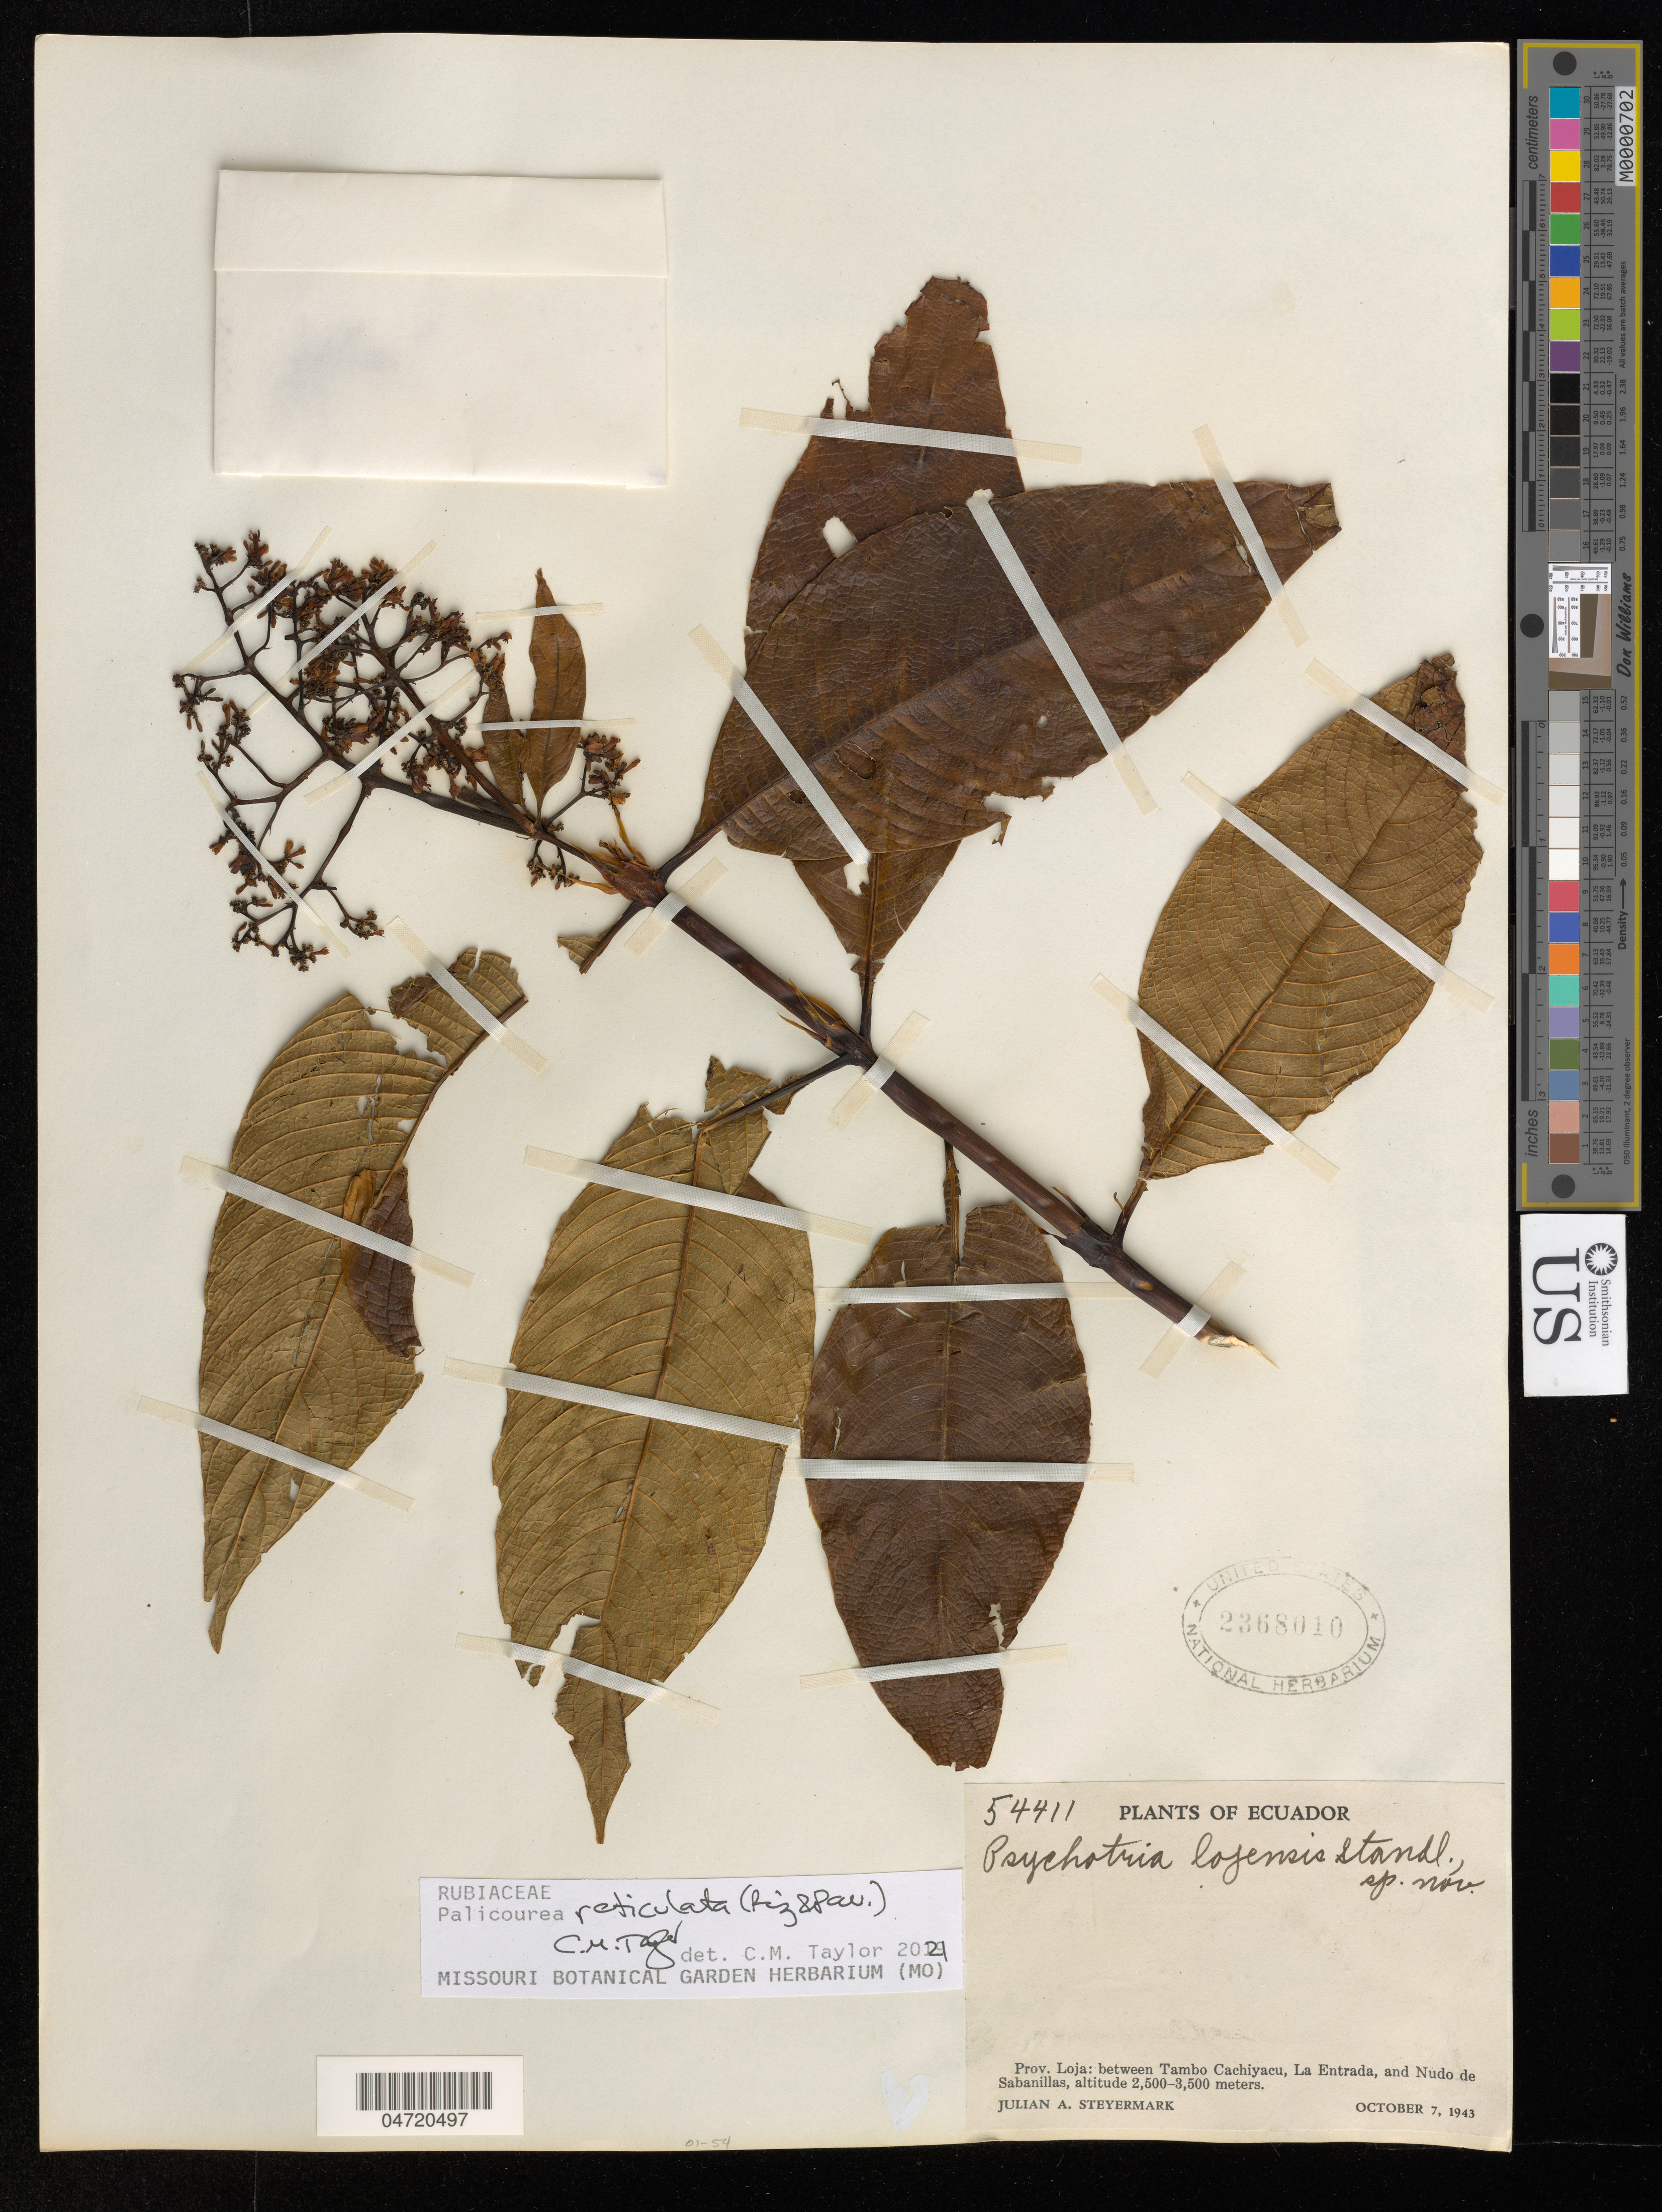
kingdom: Plantae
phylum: Tracheophyta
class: Magnoliopsida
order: Gentianales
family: Rubiaceae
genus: Palicourea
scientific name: Palicourea reticulata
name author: (Ruiz & Pav.) C.M. Taylor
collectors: J. Steyermark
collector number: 54411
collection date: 1943-10-07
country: Ecuador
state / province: Loja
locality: Between Tambo Cachiyacu, La Entrada, and Nudo de Sabanillas.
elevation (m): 2500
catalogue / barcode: US 2368010